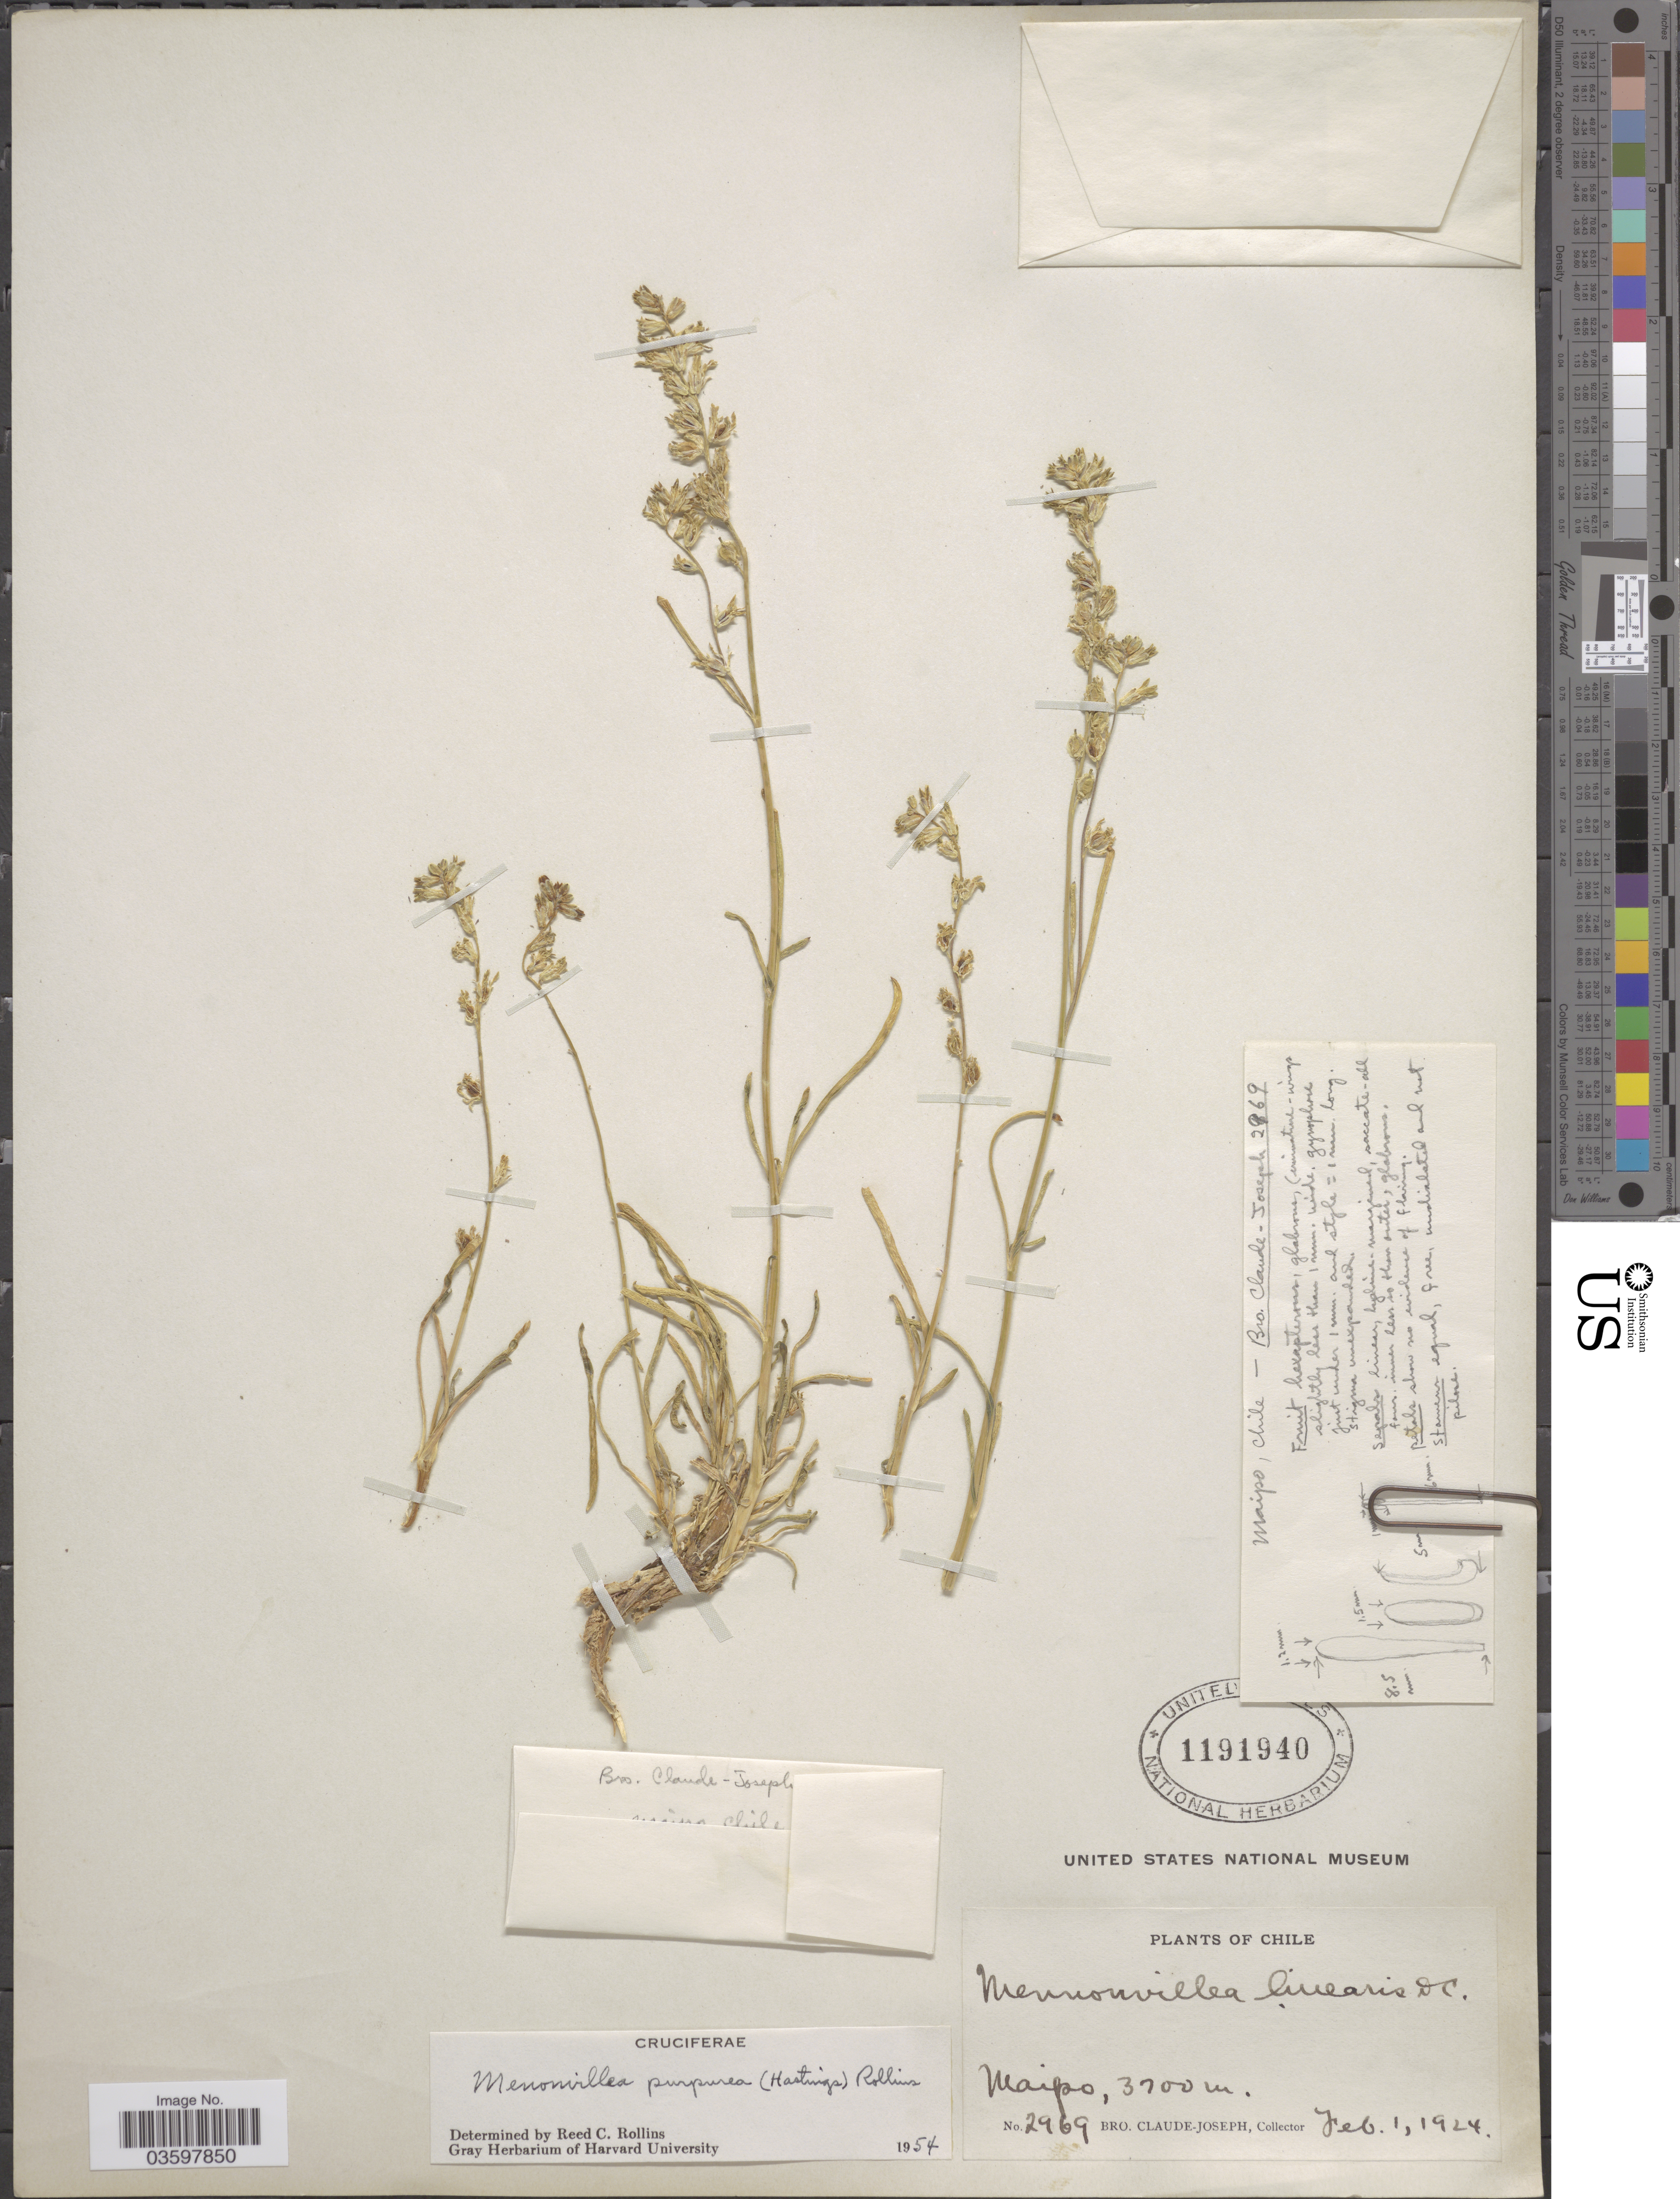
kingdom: Plantae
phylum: Tracheophyta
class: Magnoliopsida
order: Brassicales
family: Brassicaceae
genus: Menonvillea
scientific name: Menonvillea purpurea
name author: (Hastings) Rollins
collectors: Bro. Claude-Joseph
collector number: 2969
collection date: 1924-02-01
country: Chile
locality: Maipo.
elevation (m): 3700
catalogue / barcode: US 1191940